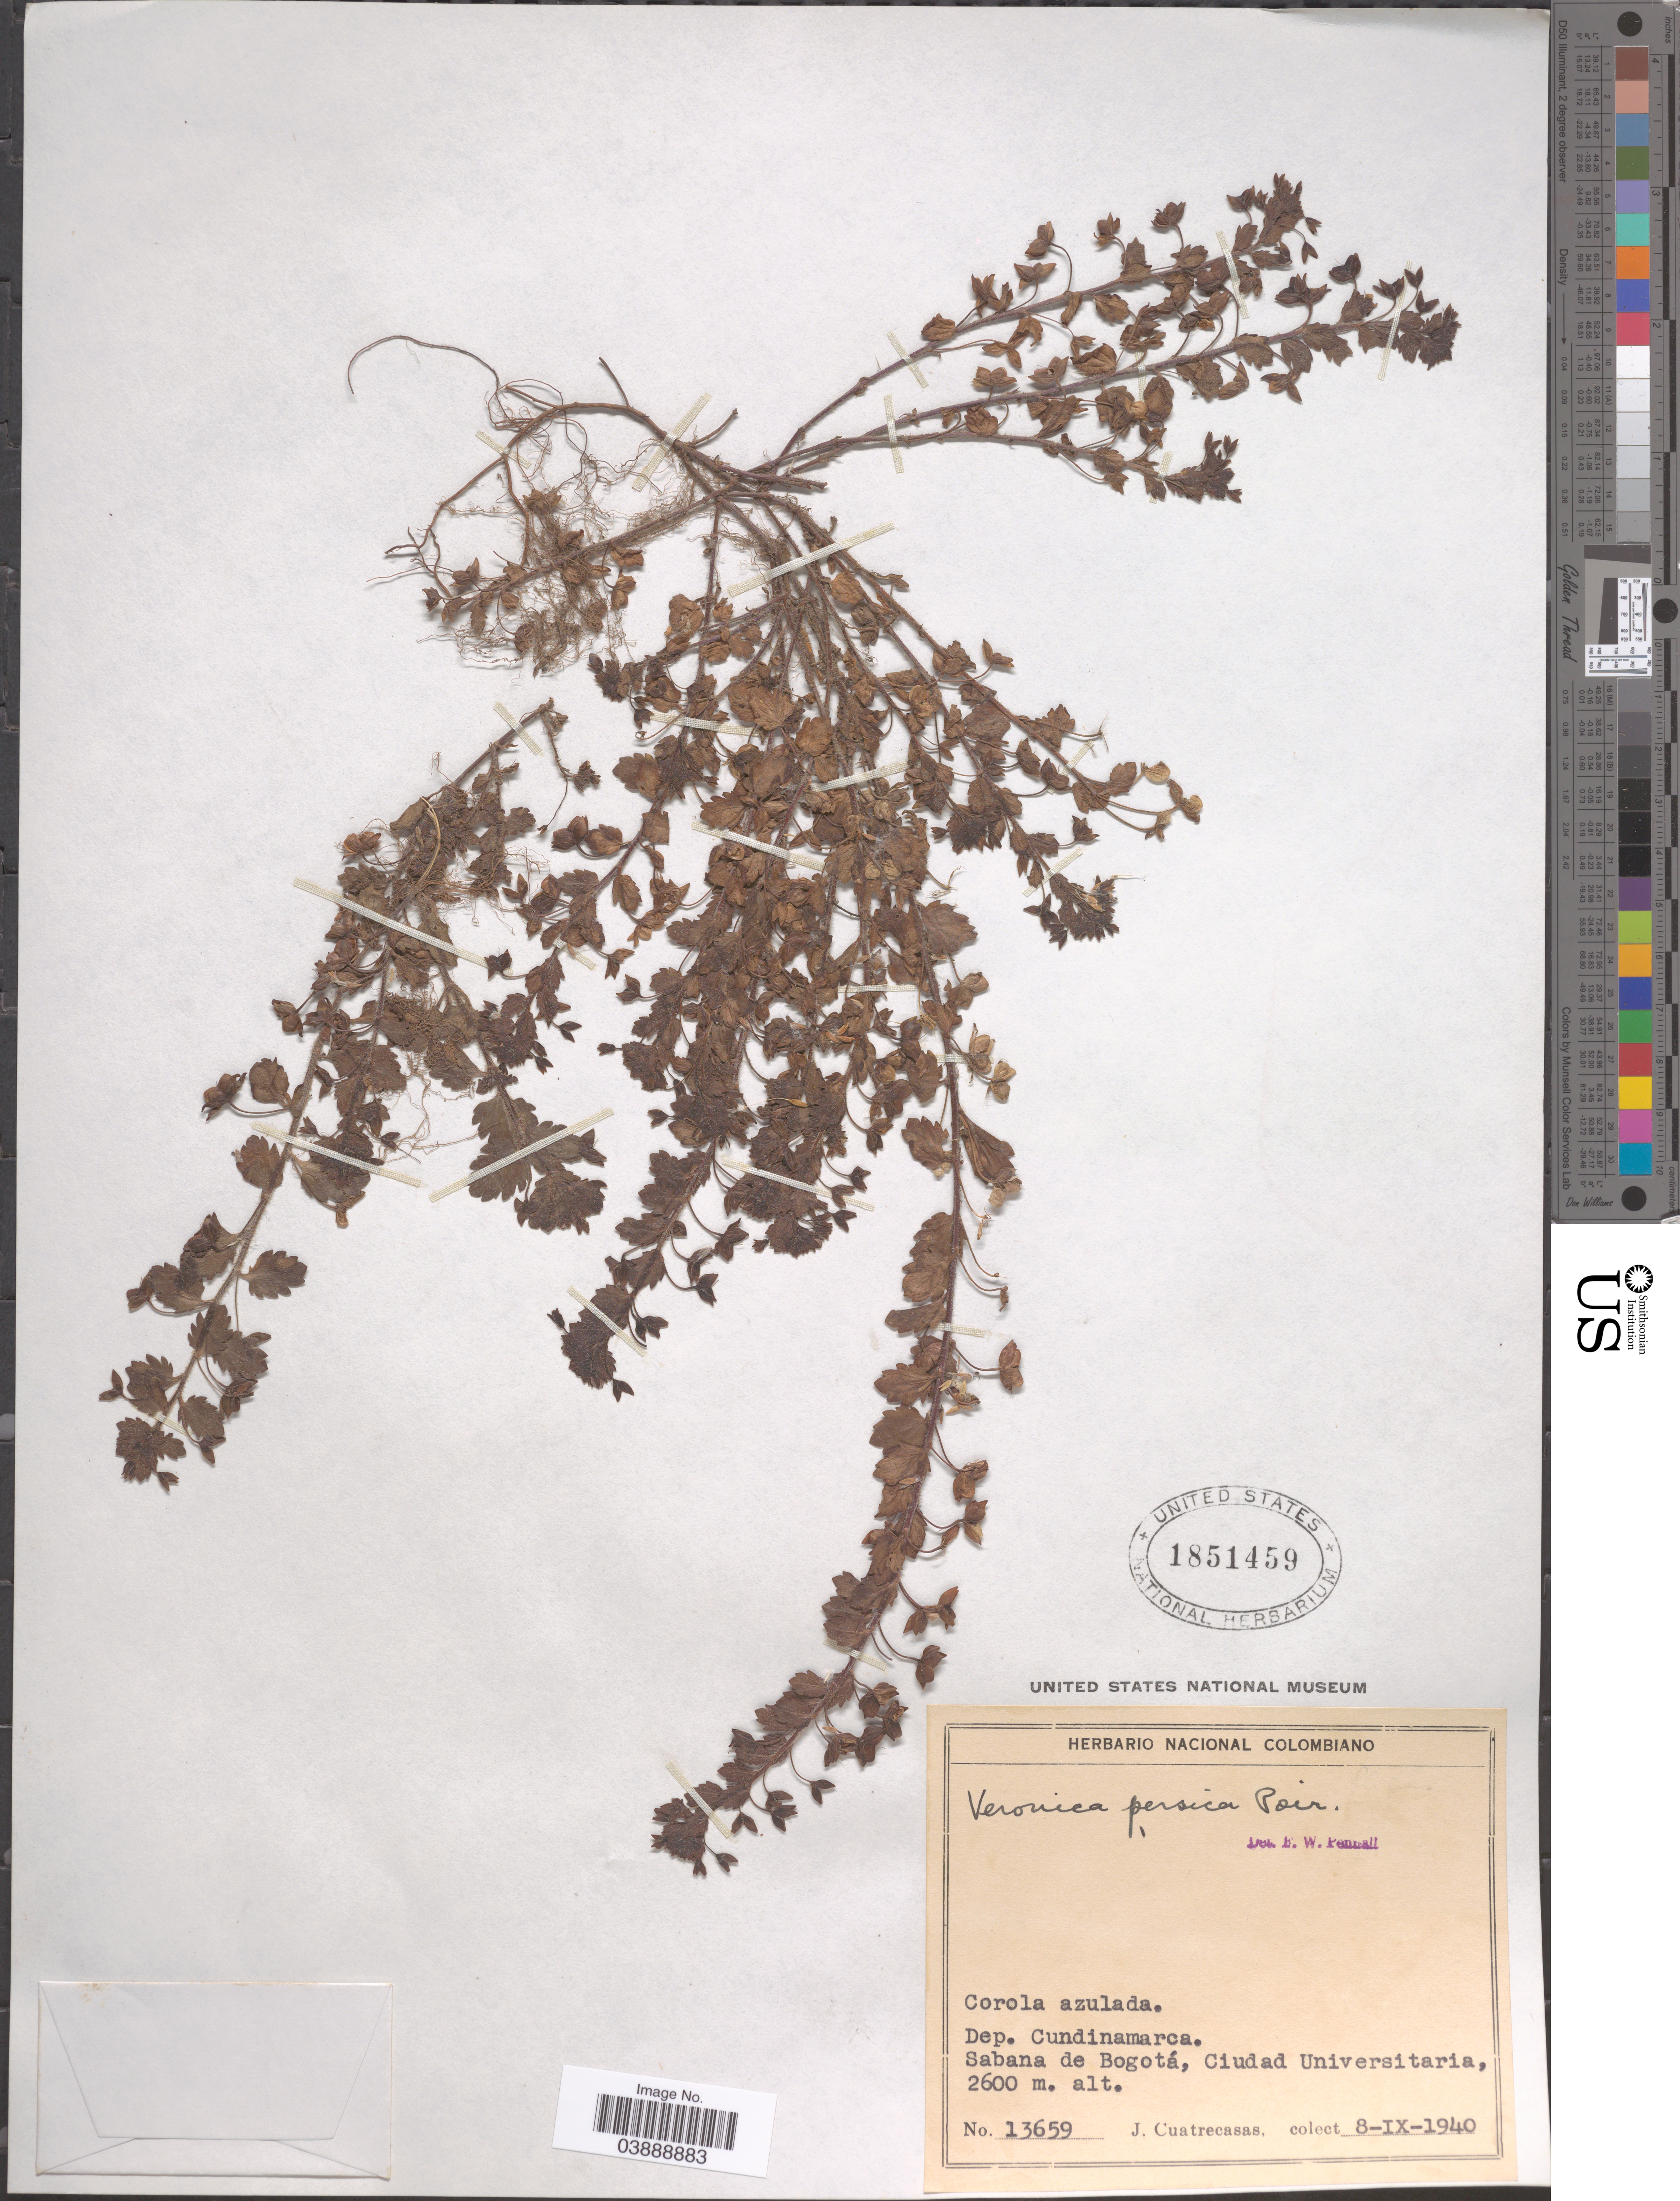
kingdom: Plantae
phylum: Tracheophyta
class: Magnoliopsida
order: Lamiales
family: Plantaginaceae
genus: Veronica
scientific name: Veronica persica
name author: Poir.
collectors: J. Cuatrecasas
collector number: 13659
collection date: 1940-09-08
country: Colombia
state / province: Cundinamarca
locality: Dep. Cundinamarca. Sabana de Bogotá, Ciudad Universitaria.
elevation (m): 2600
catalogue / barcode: US 1851459